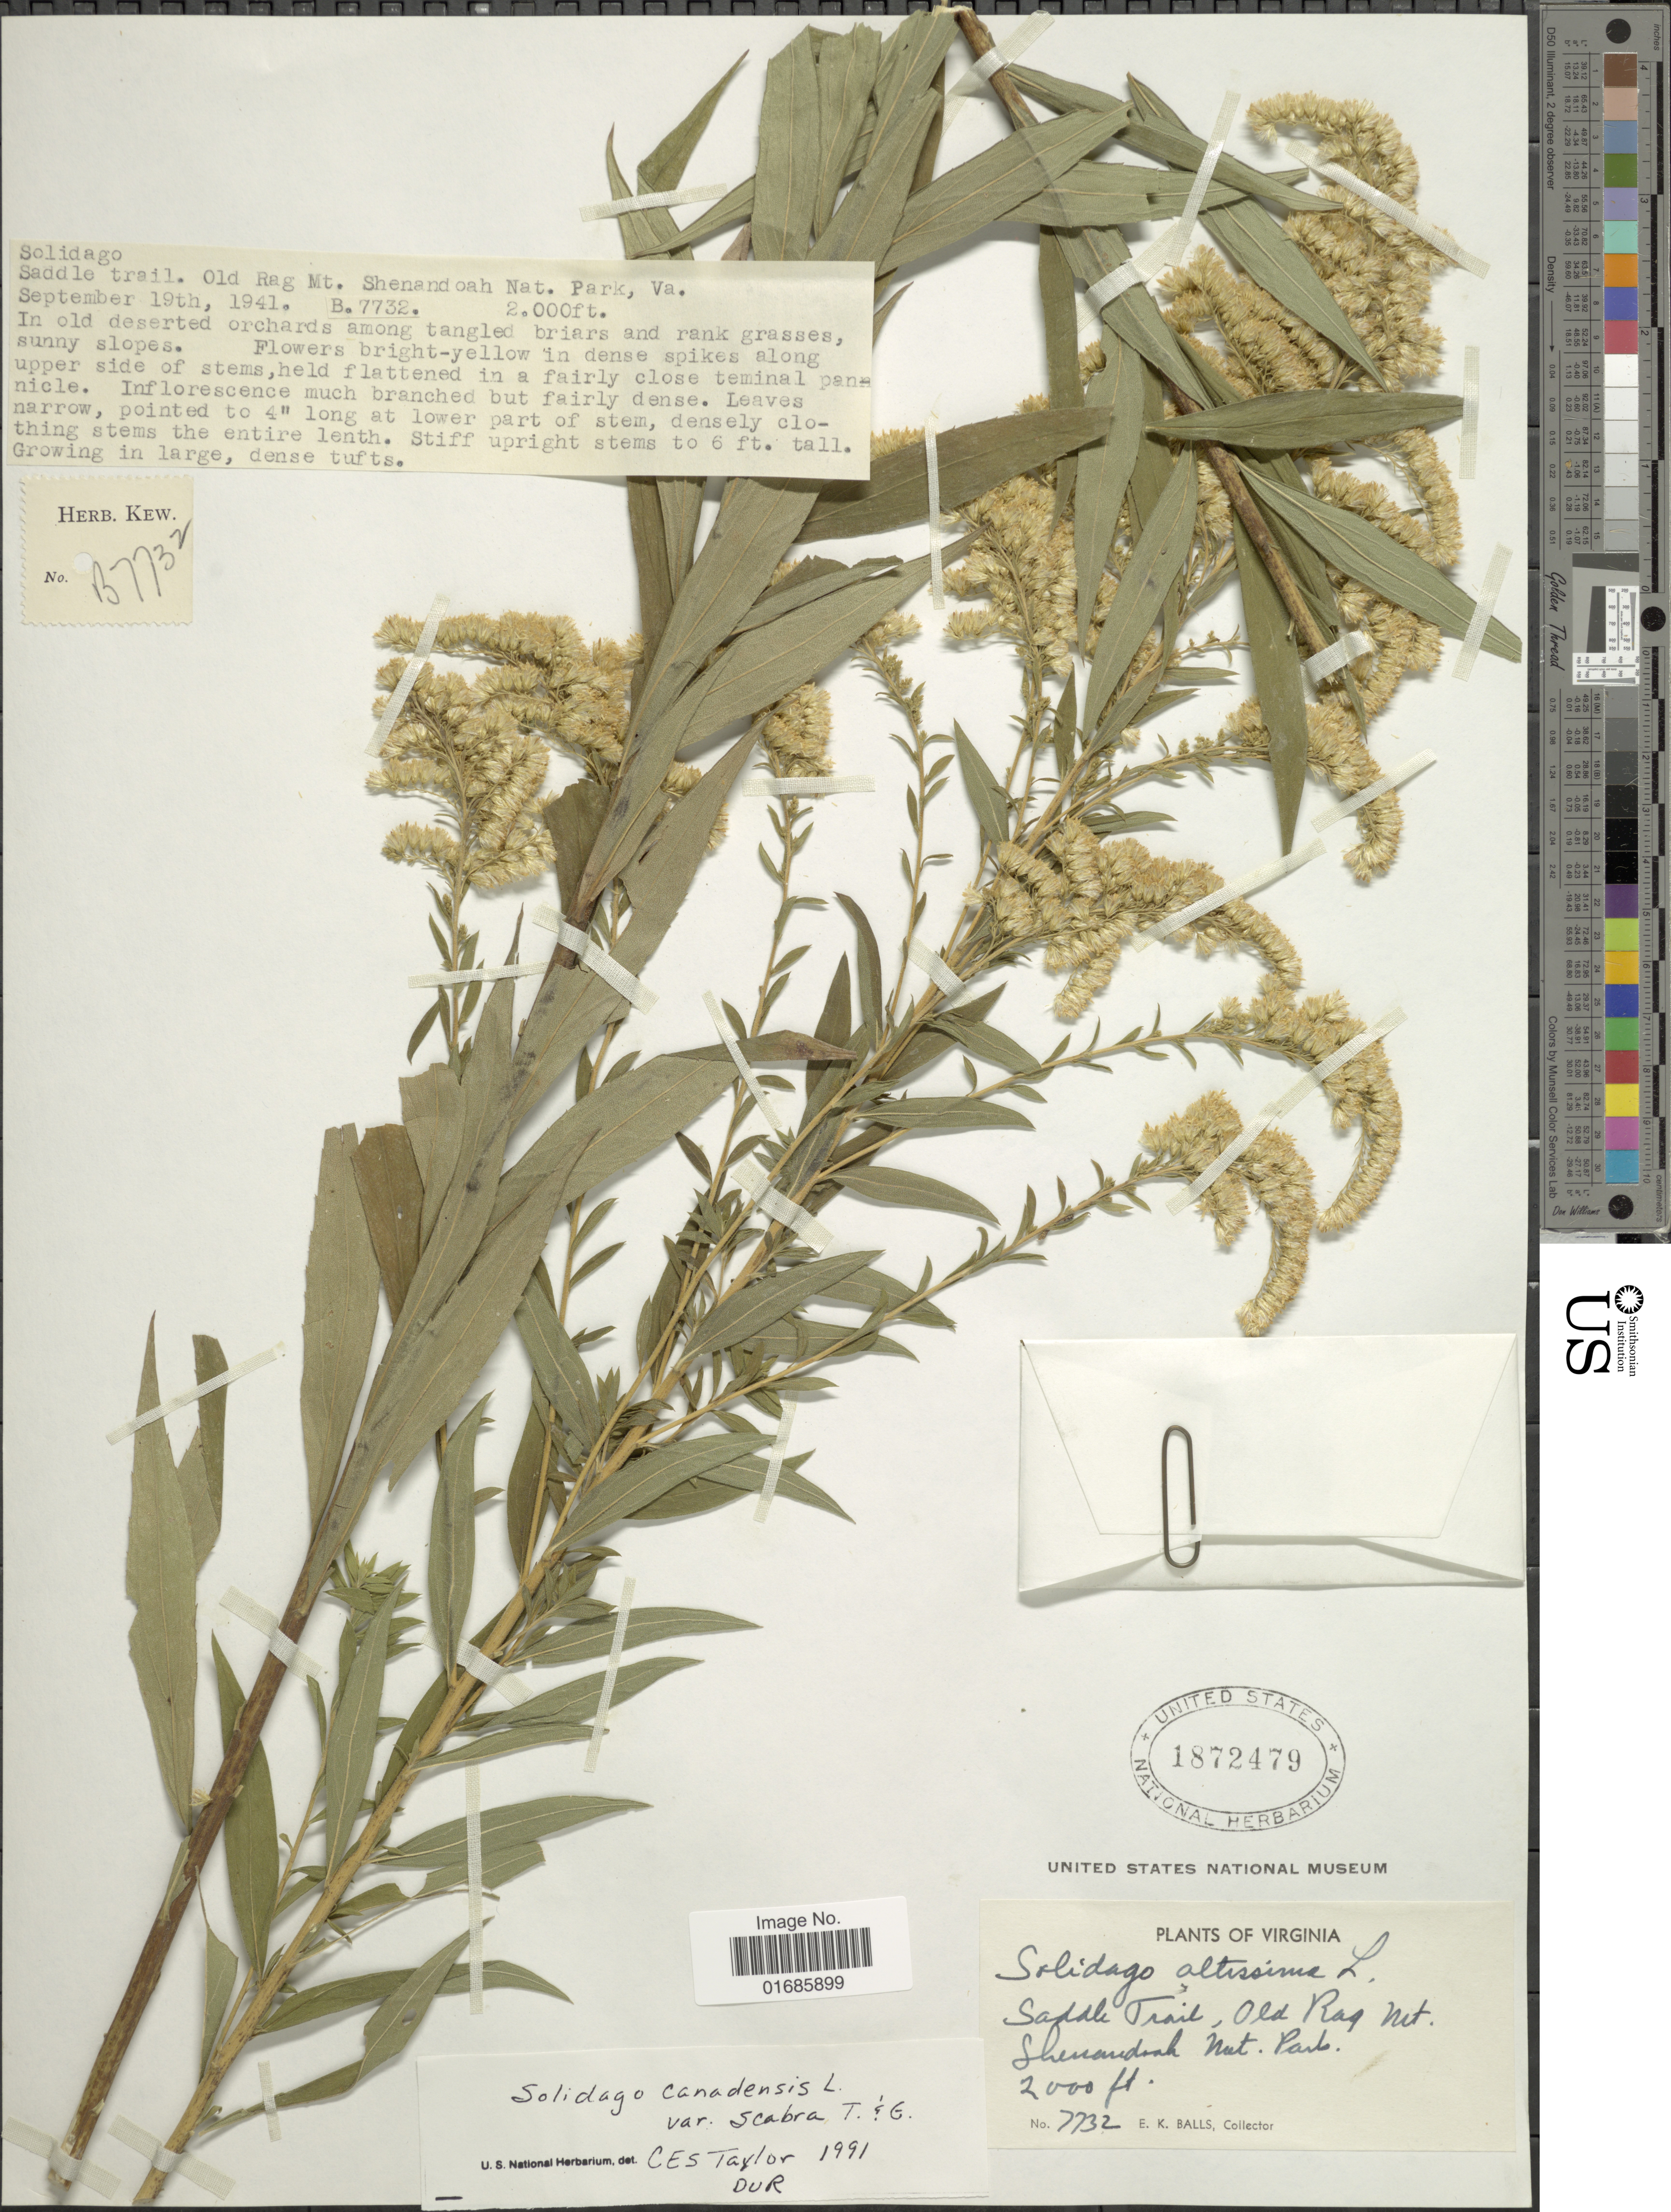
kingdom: Plantae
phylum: Tracheophyta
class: Magnoliopsida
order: Asterales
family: Asteraceae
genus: Solidago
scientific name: Solidago canadensis var. scabra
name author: (Muhl. ex Willd.) Torr. & A. Gray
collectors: E. K. Balls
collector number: B7732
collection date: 1941-09-19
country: United States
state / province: Virginia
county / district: Madison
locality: Saddle Trail, Old Rag Mt., Shenandoah Nat. Park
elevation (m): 610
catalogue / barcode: US 1872479